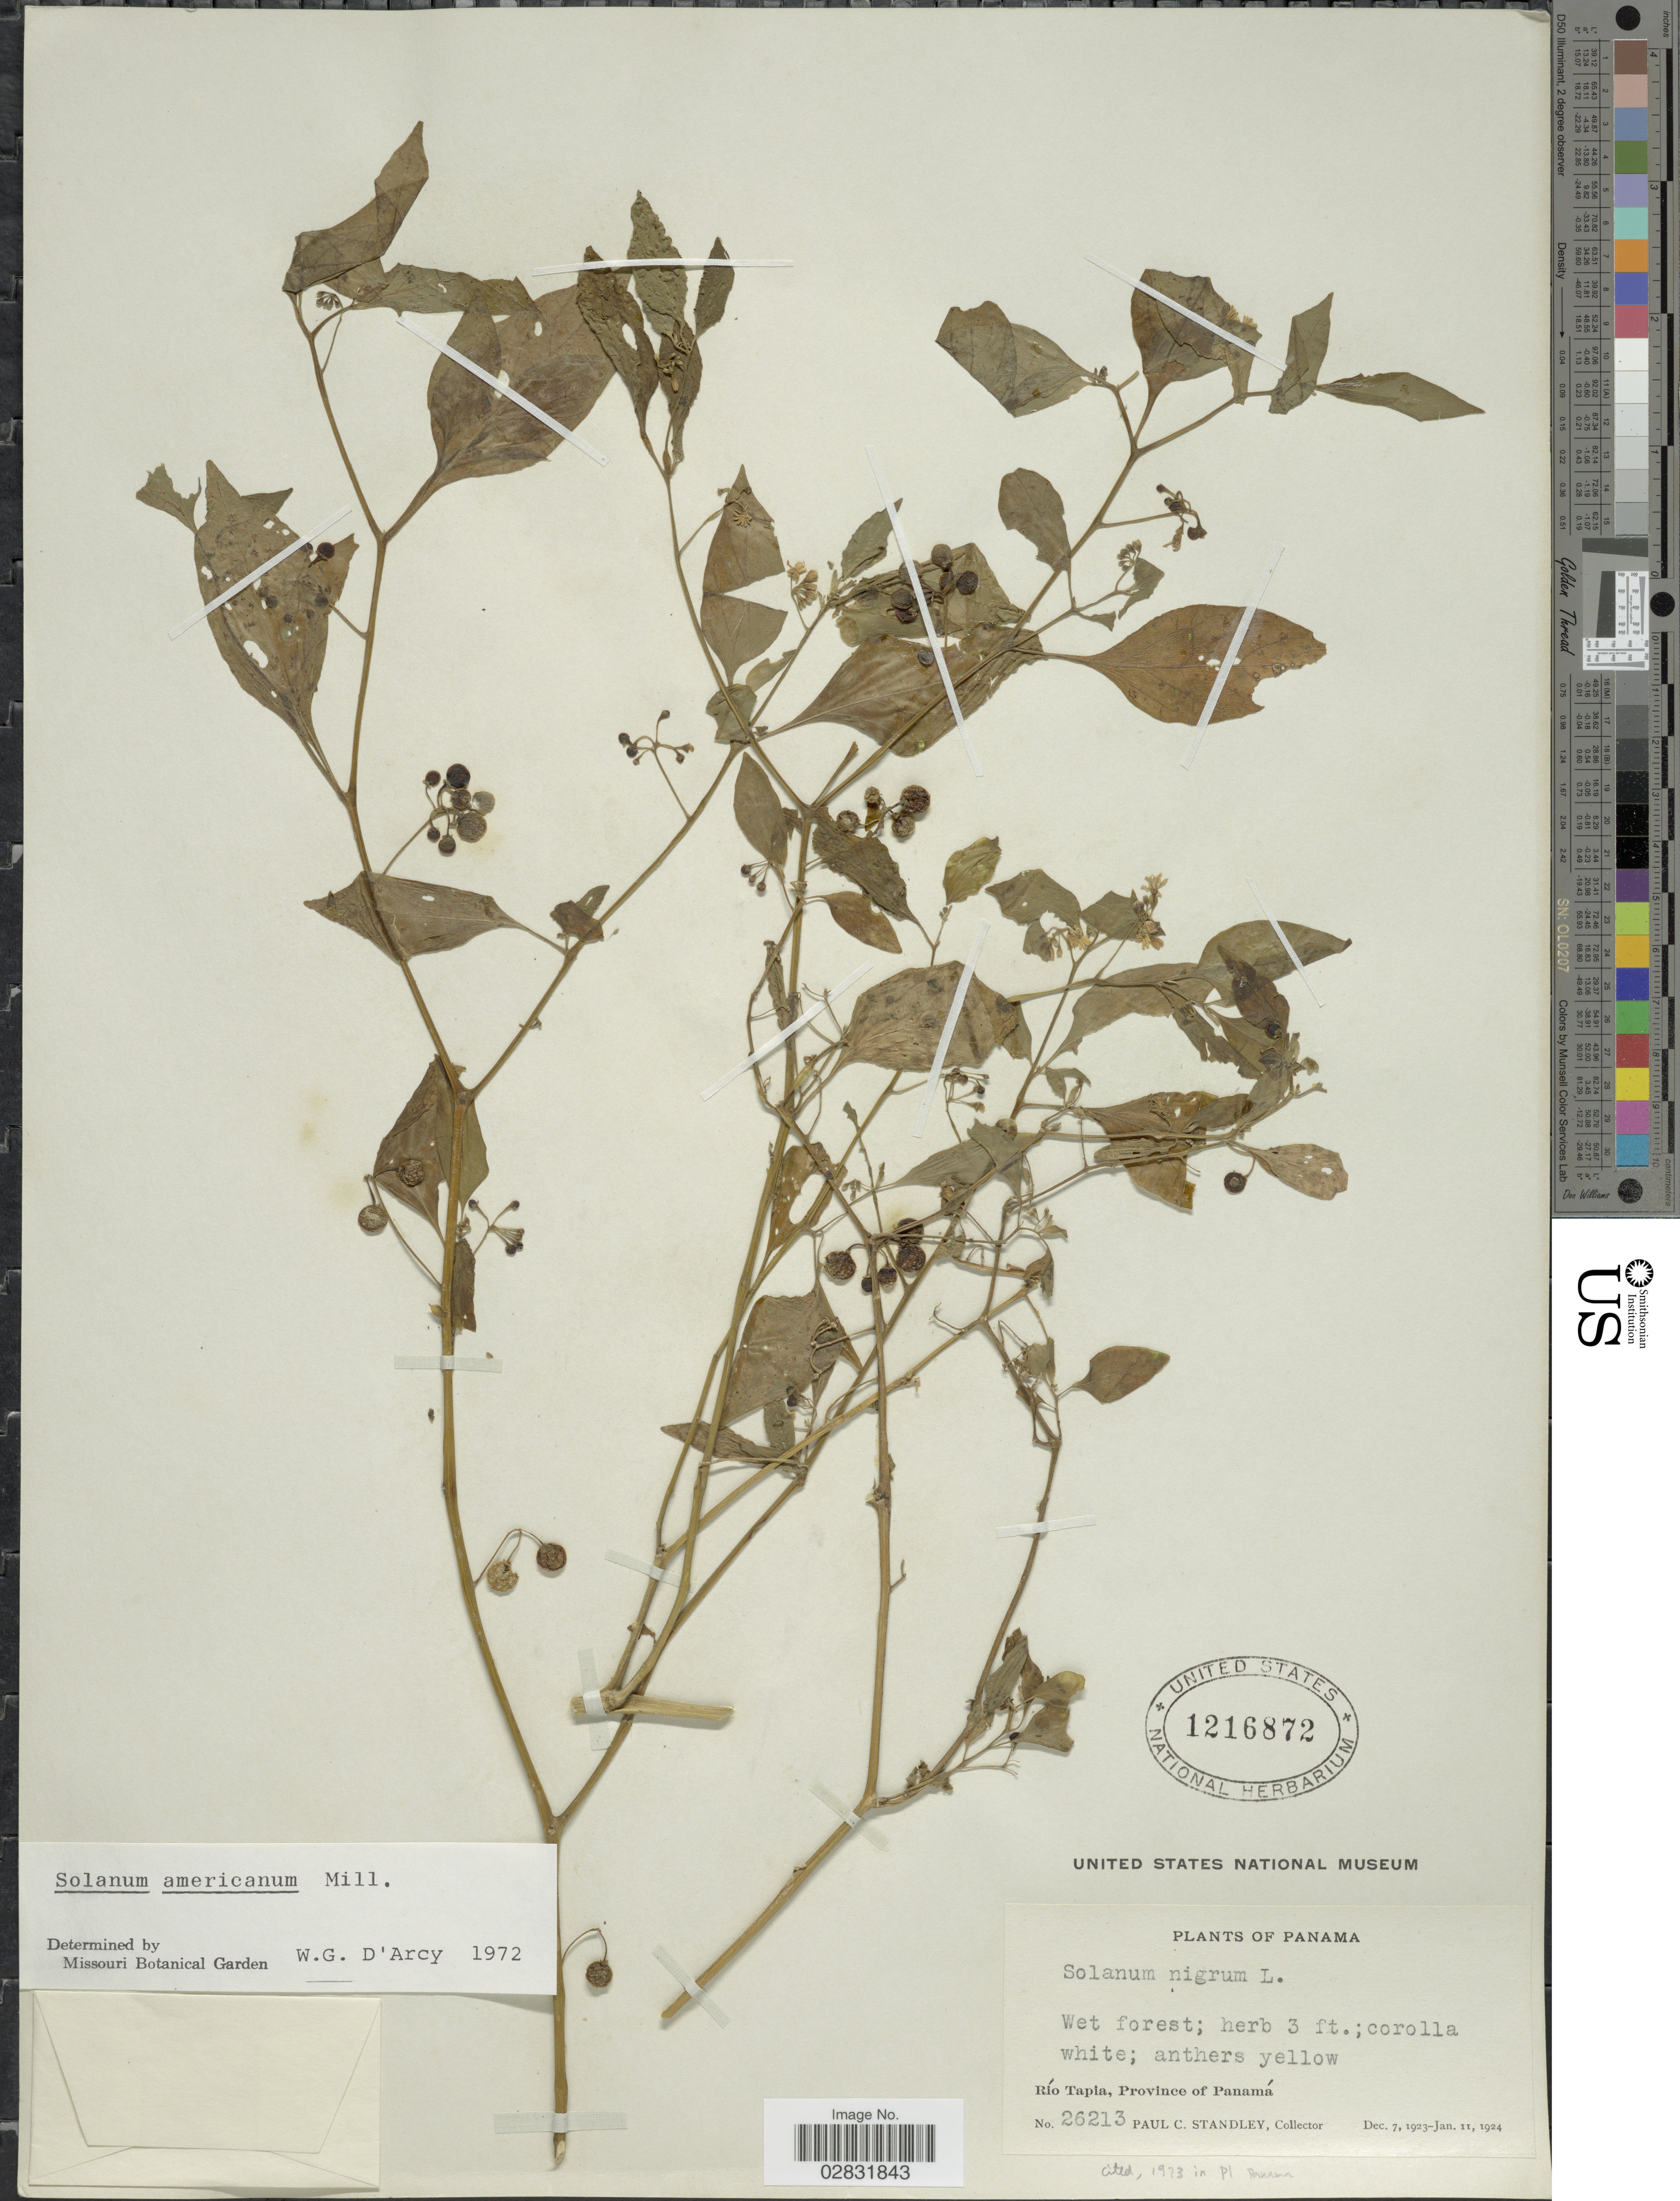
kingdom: Plantae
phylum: Tracheophyta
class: Magnoliopsida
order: Solanales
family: Solanaceae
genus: Solanum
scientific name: Solanum americanum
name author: Mill.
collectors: P. C. Standley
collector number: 26213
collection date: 1923-12-07/1924-01-11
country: Panama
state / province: Panamá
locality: Río Tapia.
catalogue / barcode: US 1216872